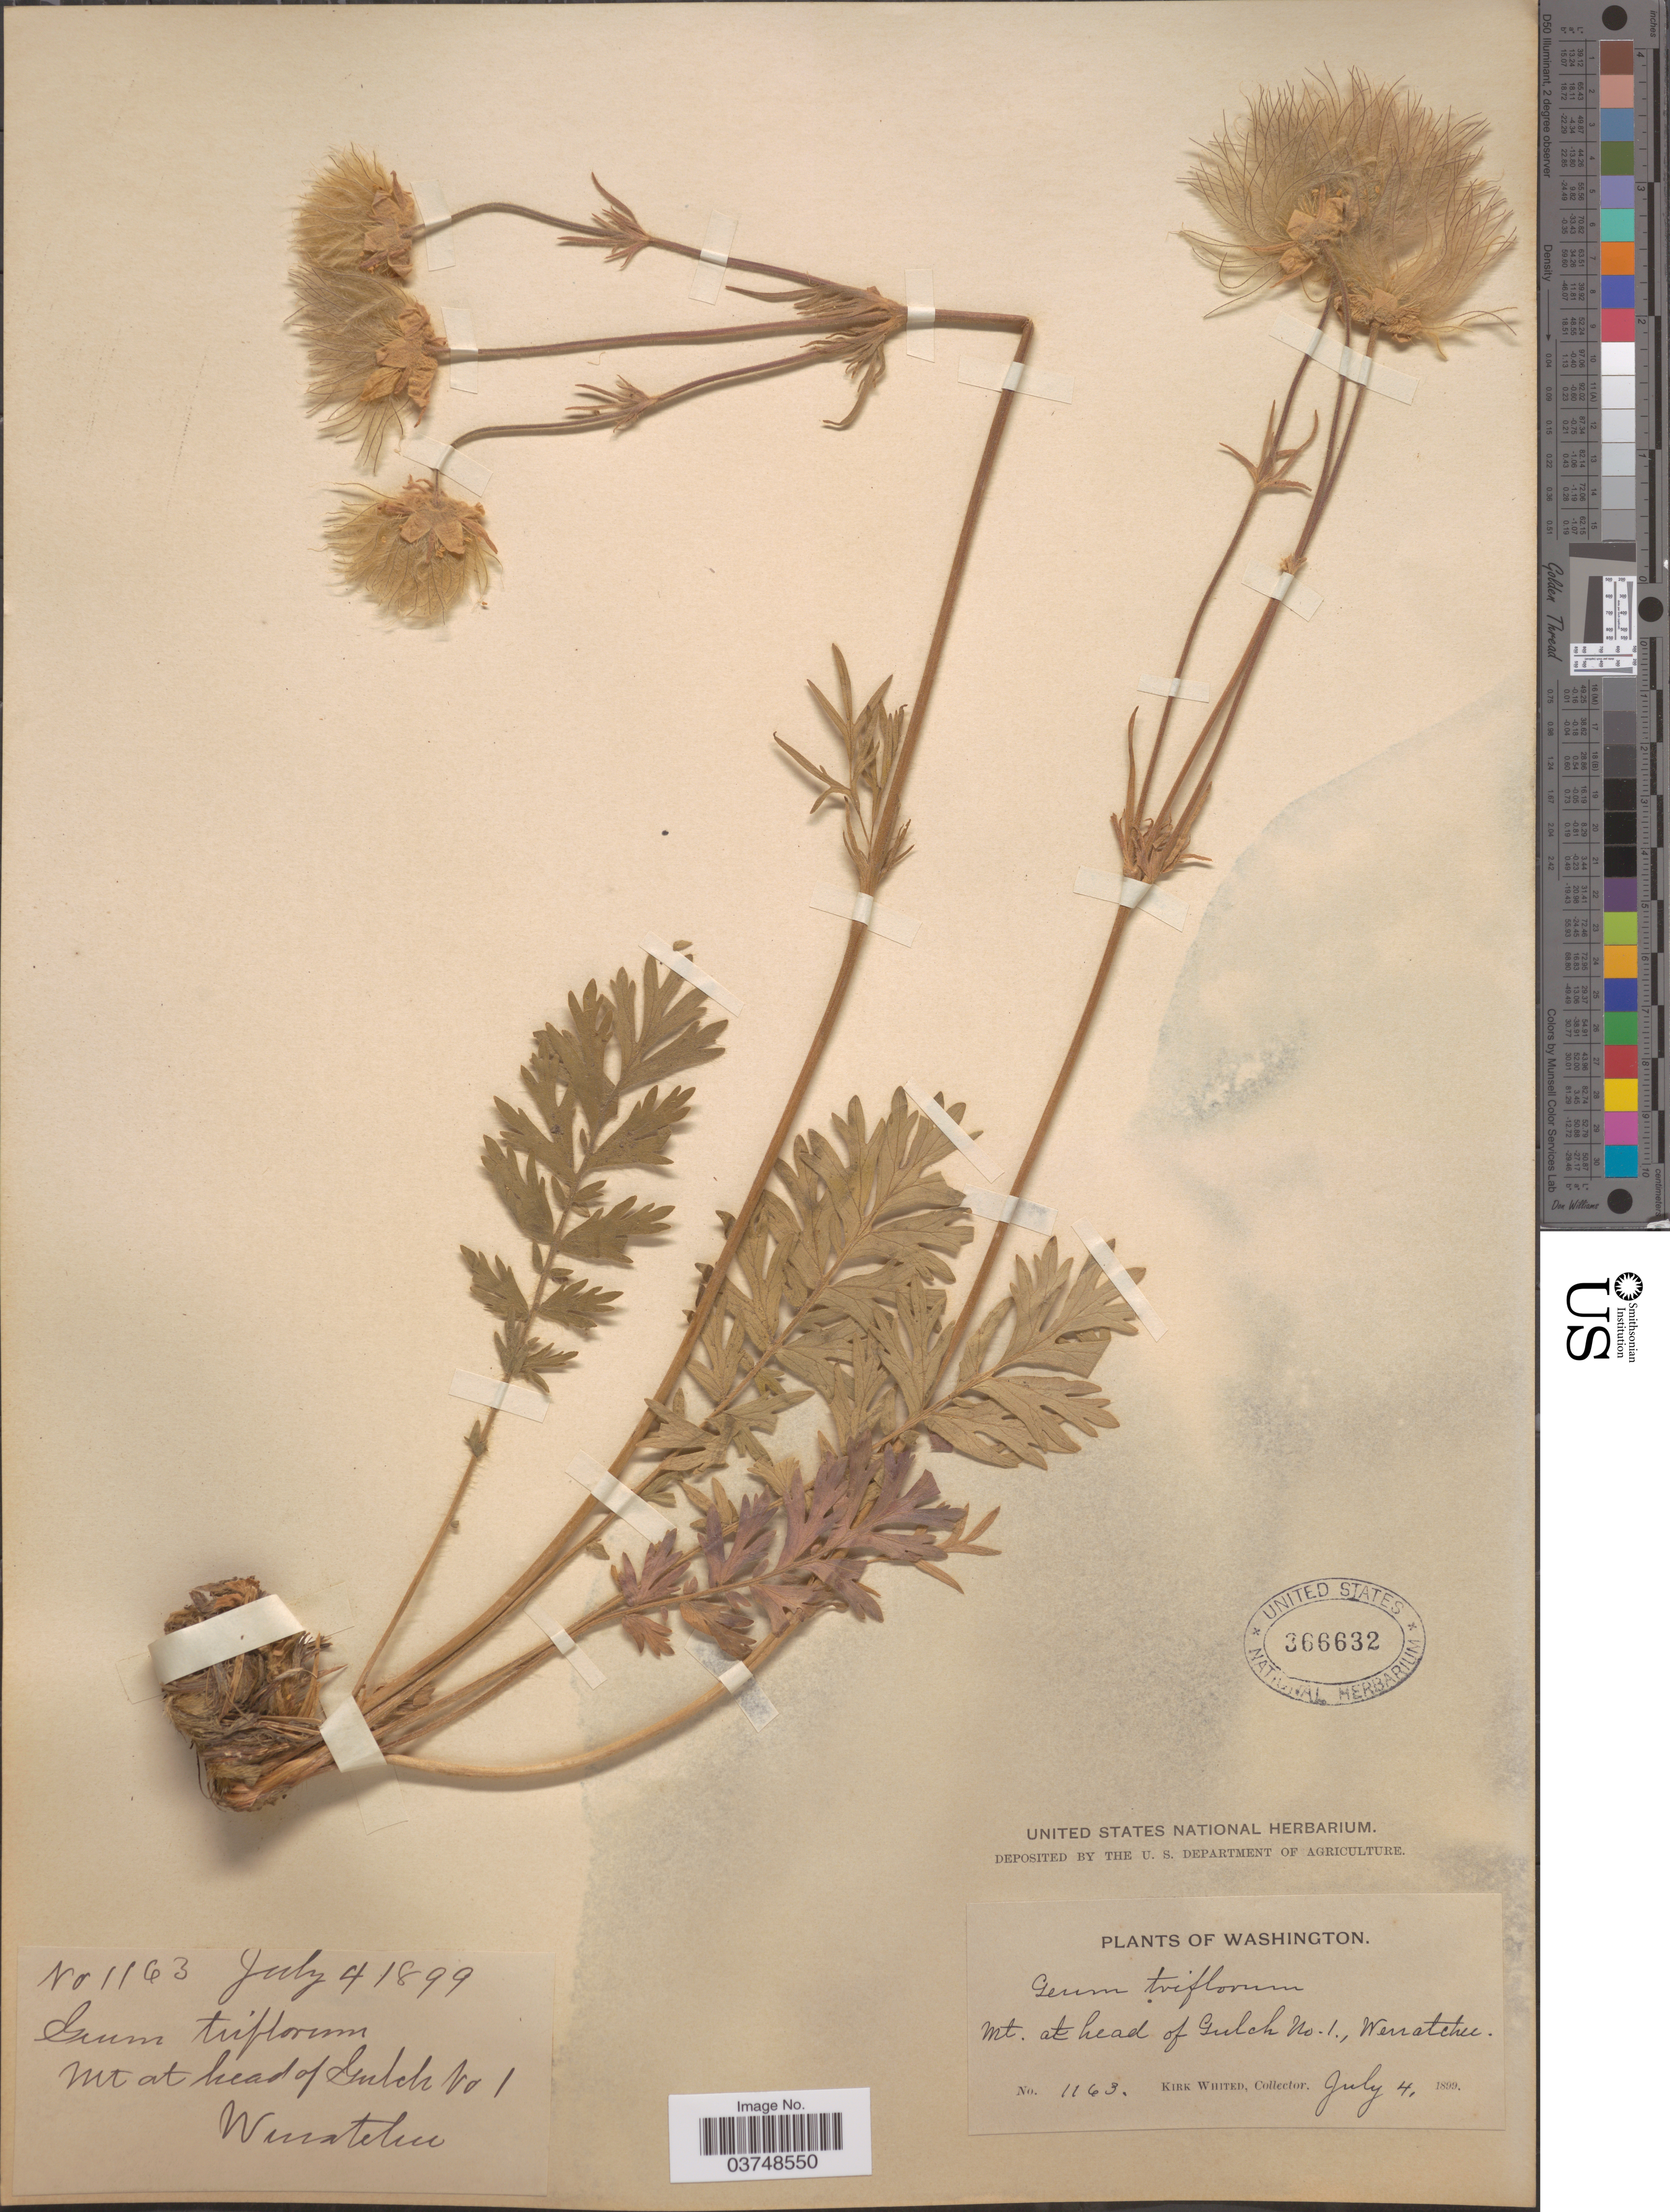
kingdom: Plantae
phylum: Tracheophyta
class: Magnoliopsida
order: Rosales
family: Rosaceae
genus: Geum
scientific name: Geum triflorum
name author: Pursh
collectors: K. Whited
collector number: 1163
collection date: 1899-07-04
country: United States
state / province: Washington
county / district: Chelan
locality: Mt. at head of Gulch No.1., Wenatchee.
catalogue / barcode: US 366632